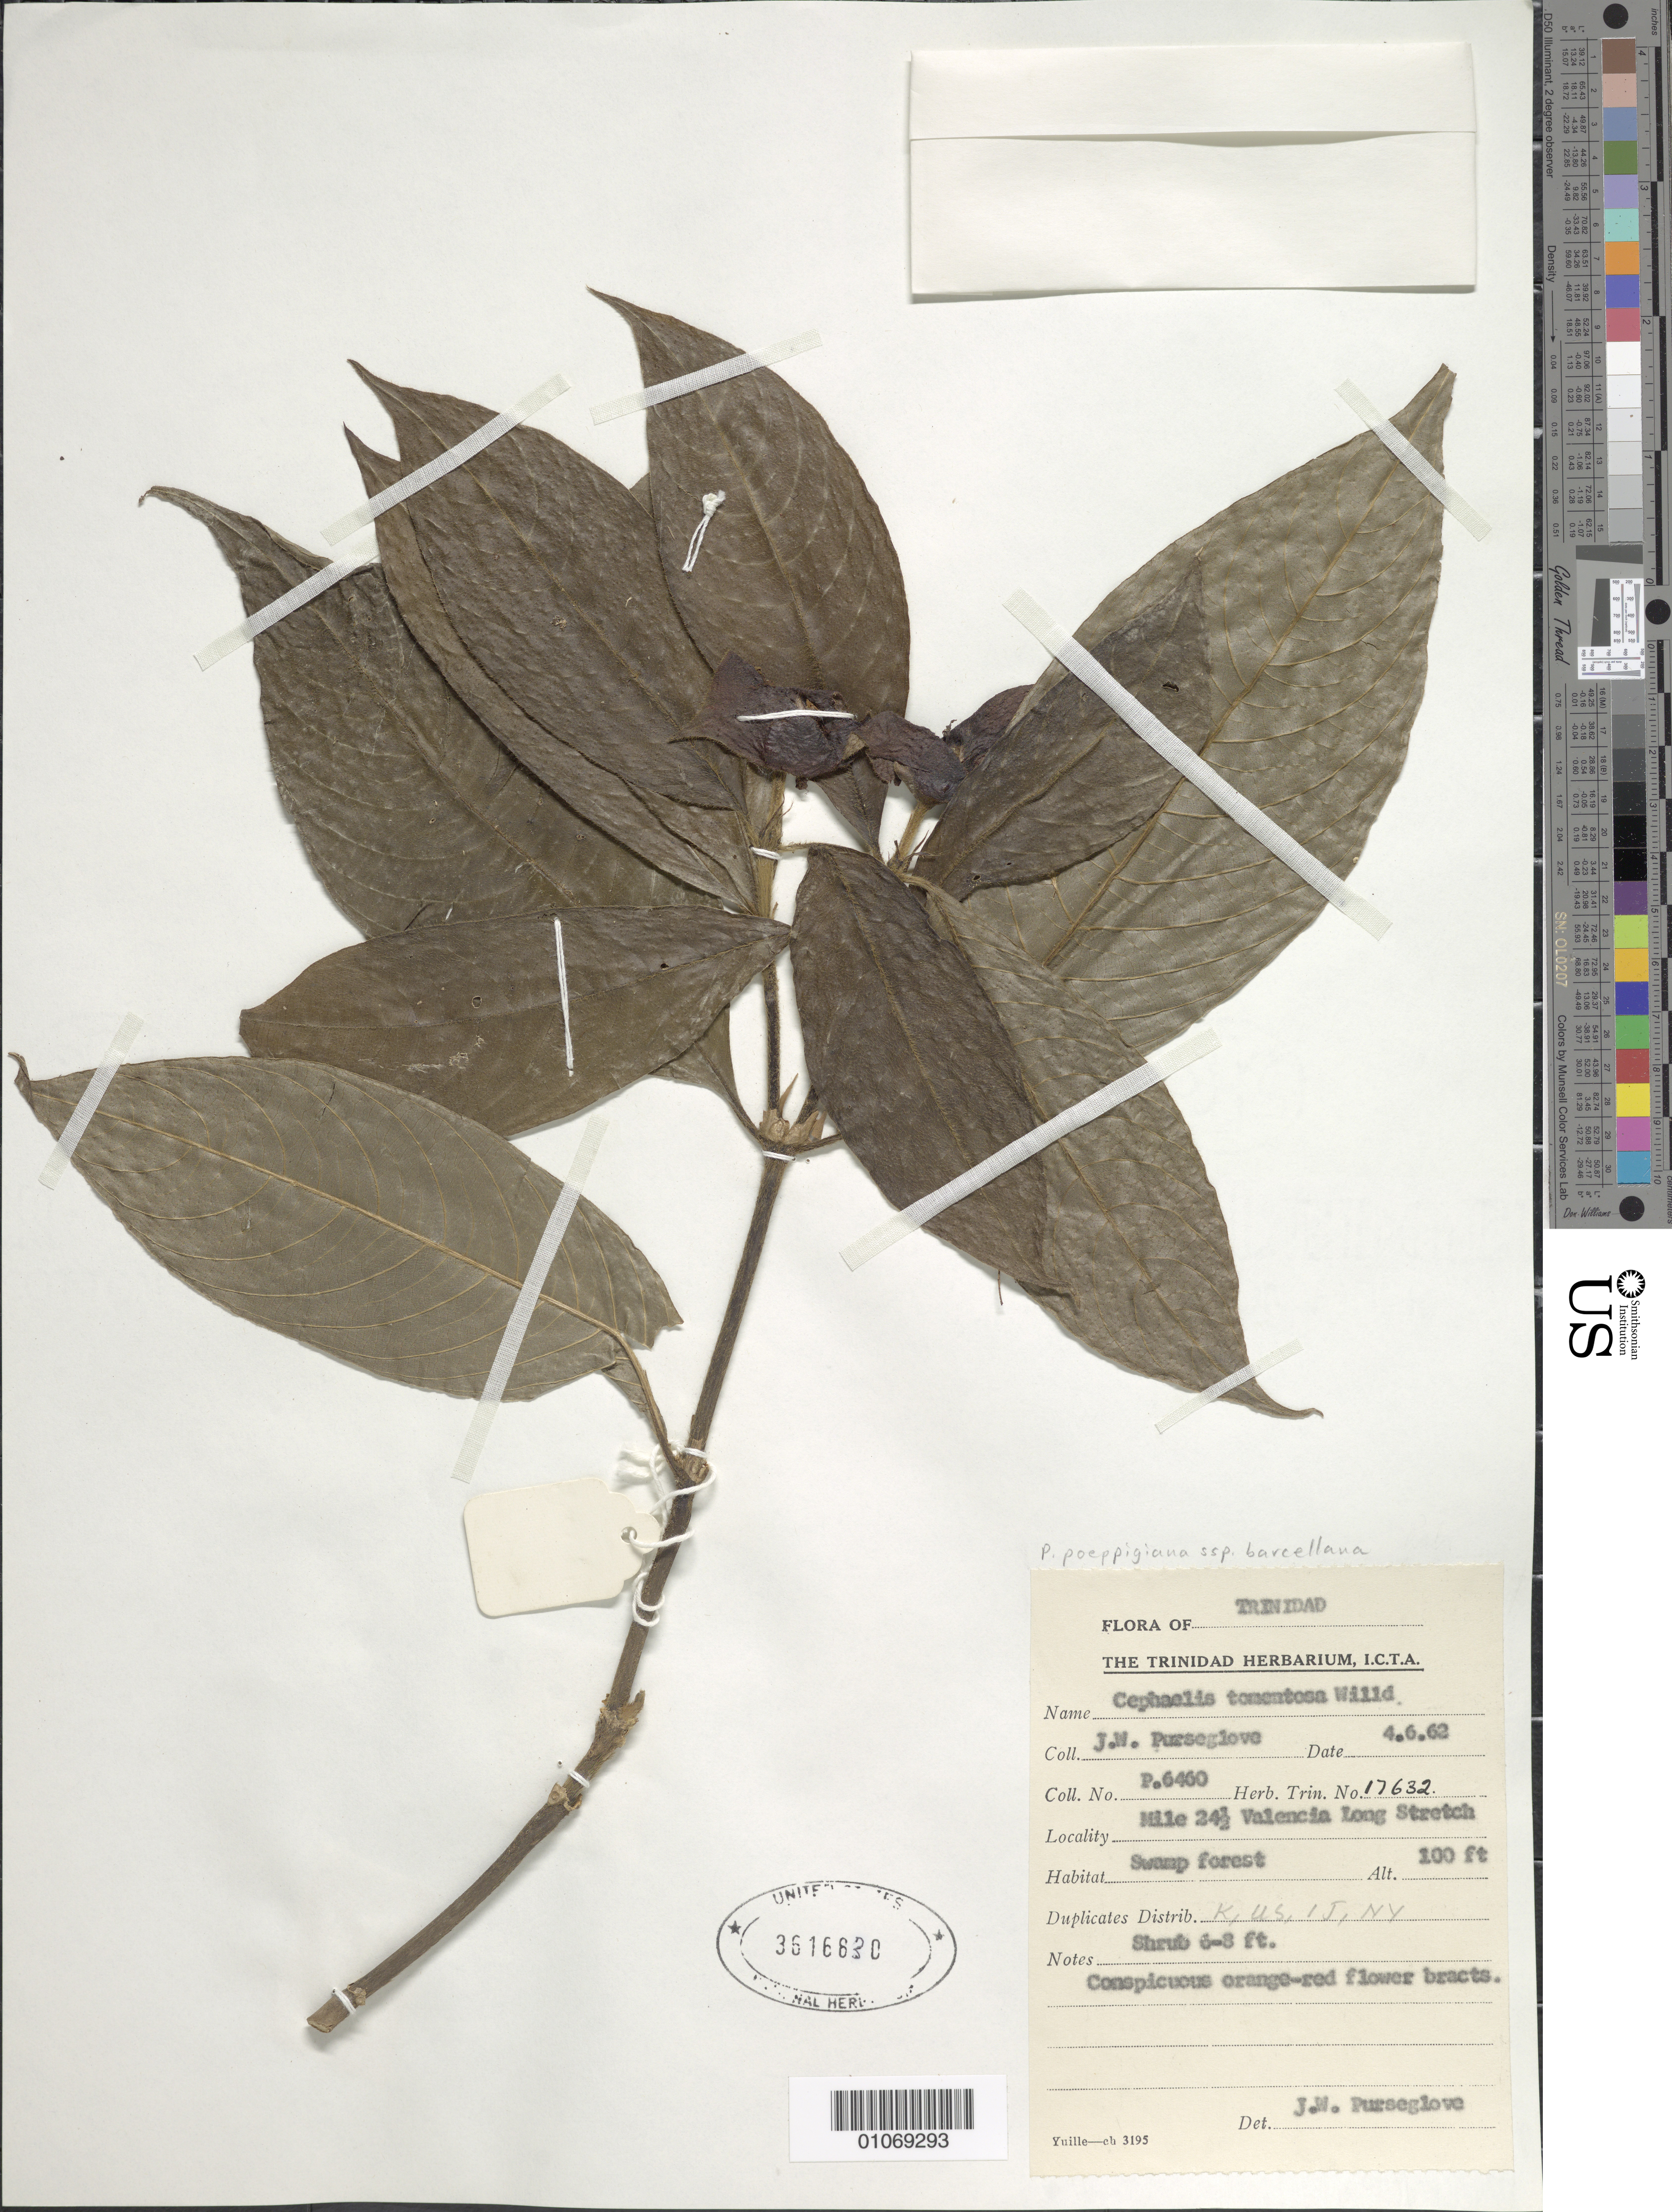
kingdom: Plantae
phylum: Tracheophyta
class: Magnoliopsida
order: Gentianales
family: Rubiaceae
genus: Cephaelis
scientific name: Cephaelis tomentosa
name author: (Aubl.) Vahl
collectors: J. Purseglove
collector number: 6460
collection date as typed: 06 Apr 1962 or 04 Jun 1962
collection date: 1962-04-06 or 1962-06-04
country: Trinidad and Tobago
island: Trinidad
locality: Mile 24 1/2 Valencia Long Stretch, swamp forest.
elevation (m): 30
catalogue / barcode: US 3616830